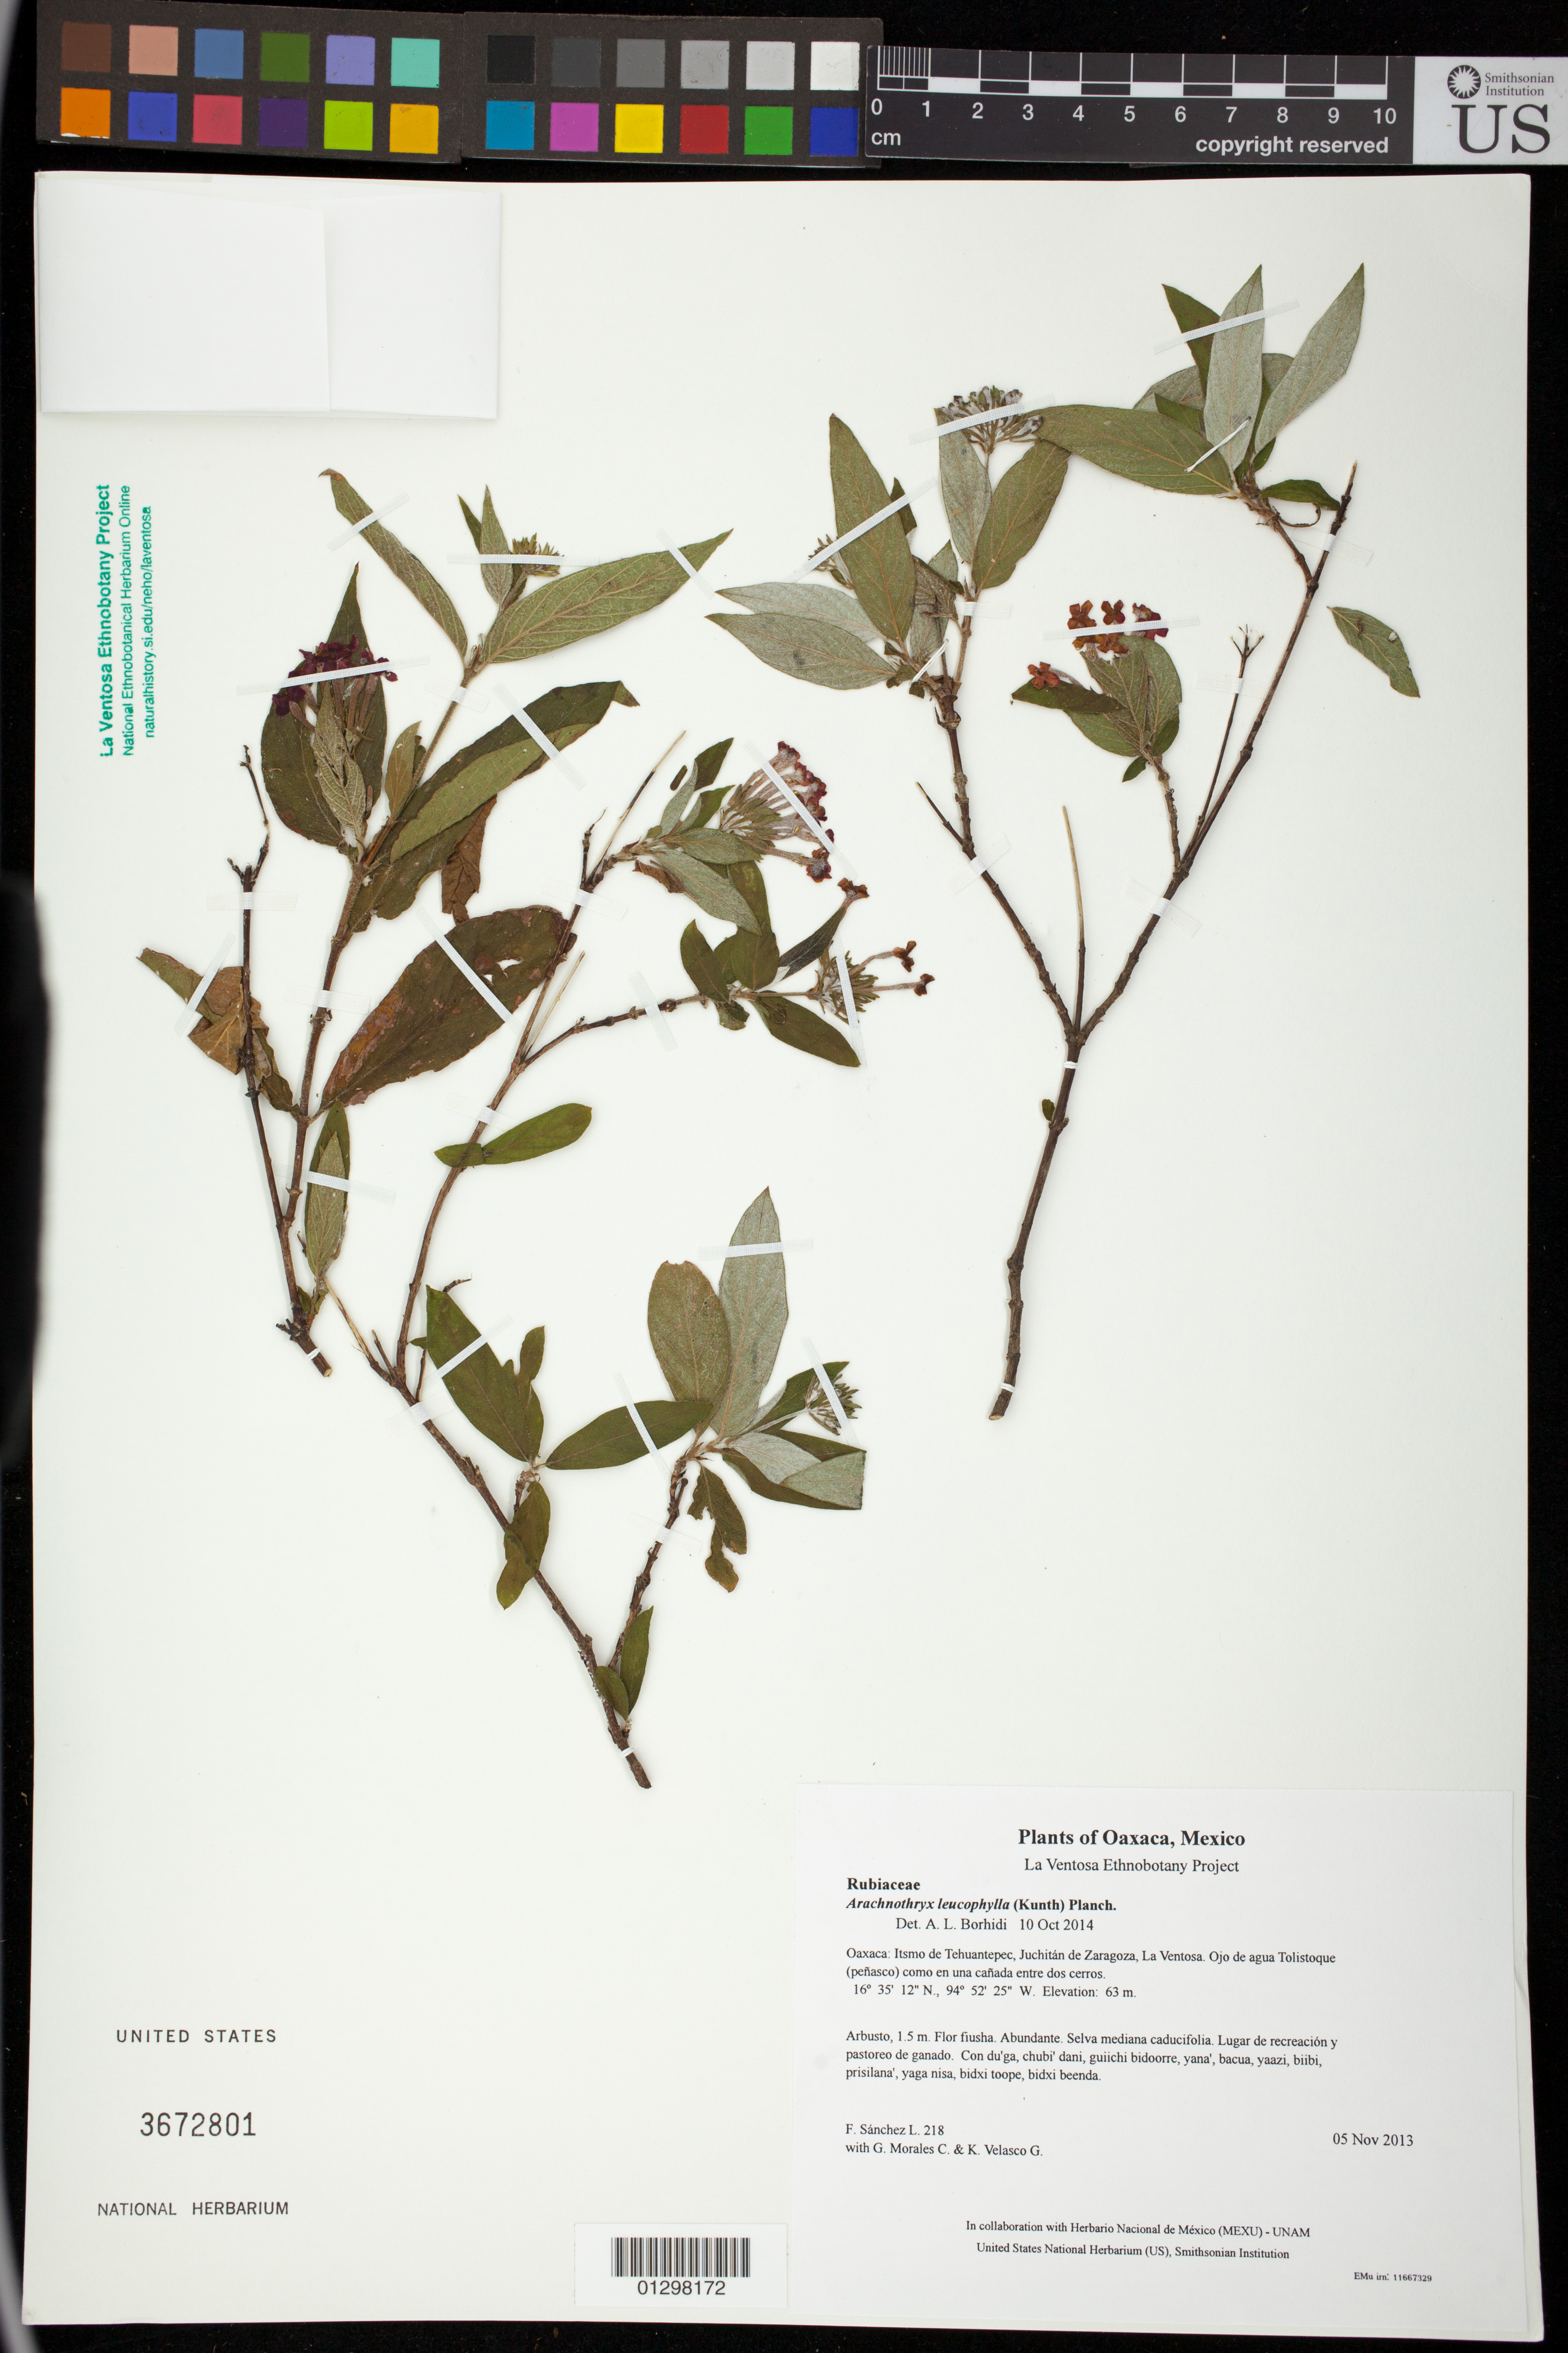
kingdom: Plantae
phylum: Tracheophyta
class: Magnoliopsida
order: Gentianales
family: Rubiaceae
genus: Arachnothryx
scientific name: Arachnothryx leucophylla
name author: (Kunth) Planch.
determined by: Borhidi, Attila L.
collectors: F. Sánchez L., G. Morales C. & K. Velasco G.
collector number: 218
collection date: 2013-11-05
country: Mexico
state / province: Oaxaca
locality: Itsmo de Tehuantepec, Juchitán de Zaragoza, La Ventosa. Ojo de agua Tolistoque (peñasco) como en una cañada entre dos cerros.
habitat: Selva mediana caducifolia. Lugar de recreación y pastoreo de ganado.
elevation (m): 63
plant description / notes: JEBOT, MEXU, SERO, US; Yaga bandaga. 1.5 m. Guie' fiusha. Stale.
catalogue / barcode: US 3672801